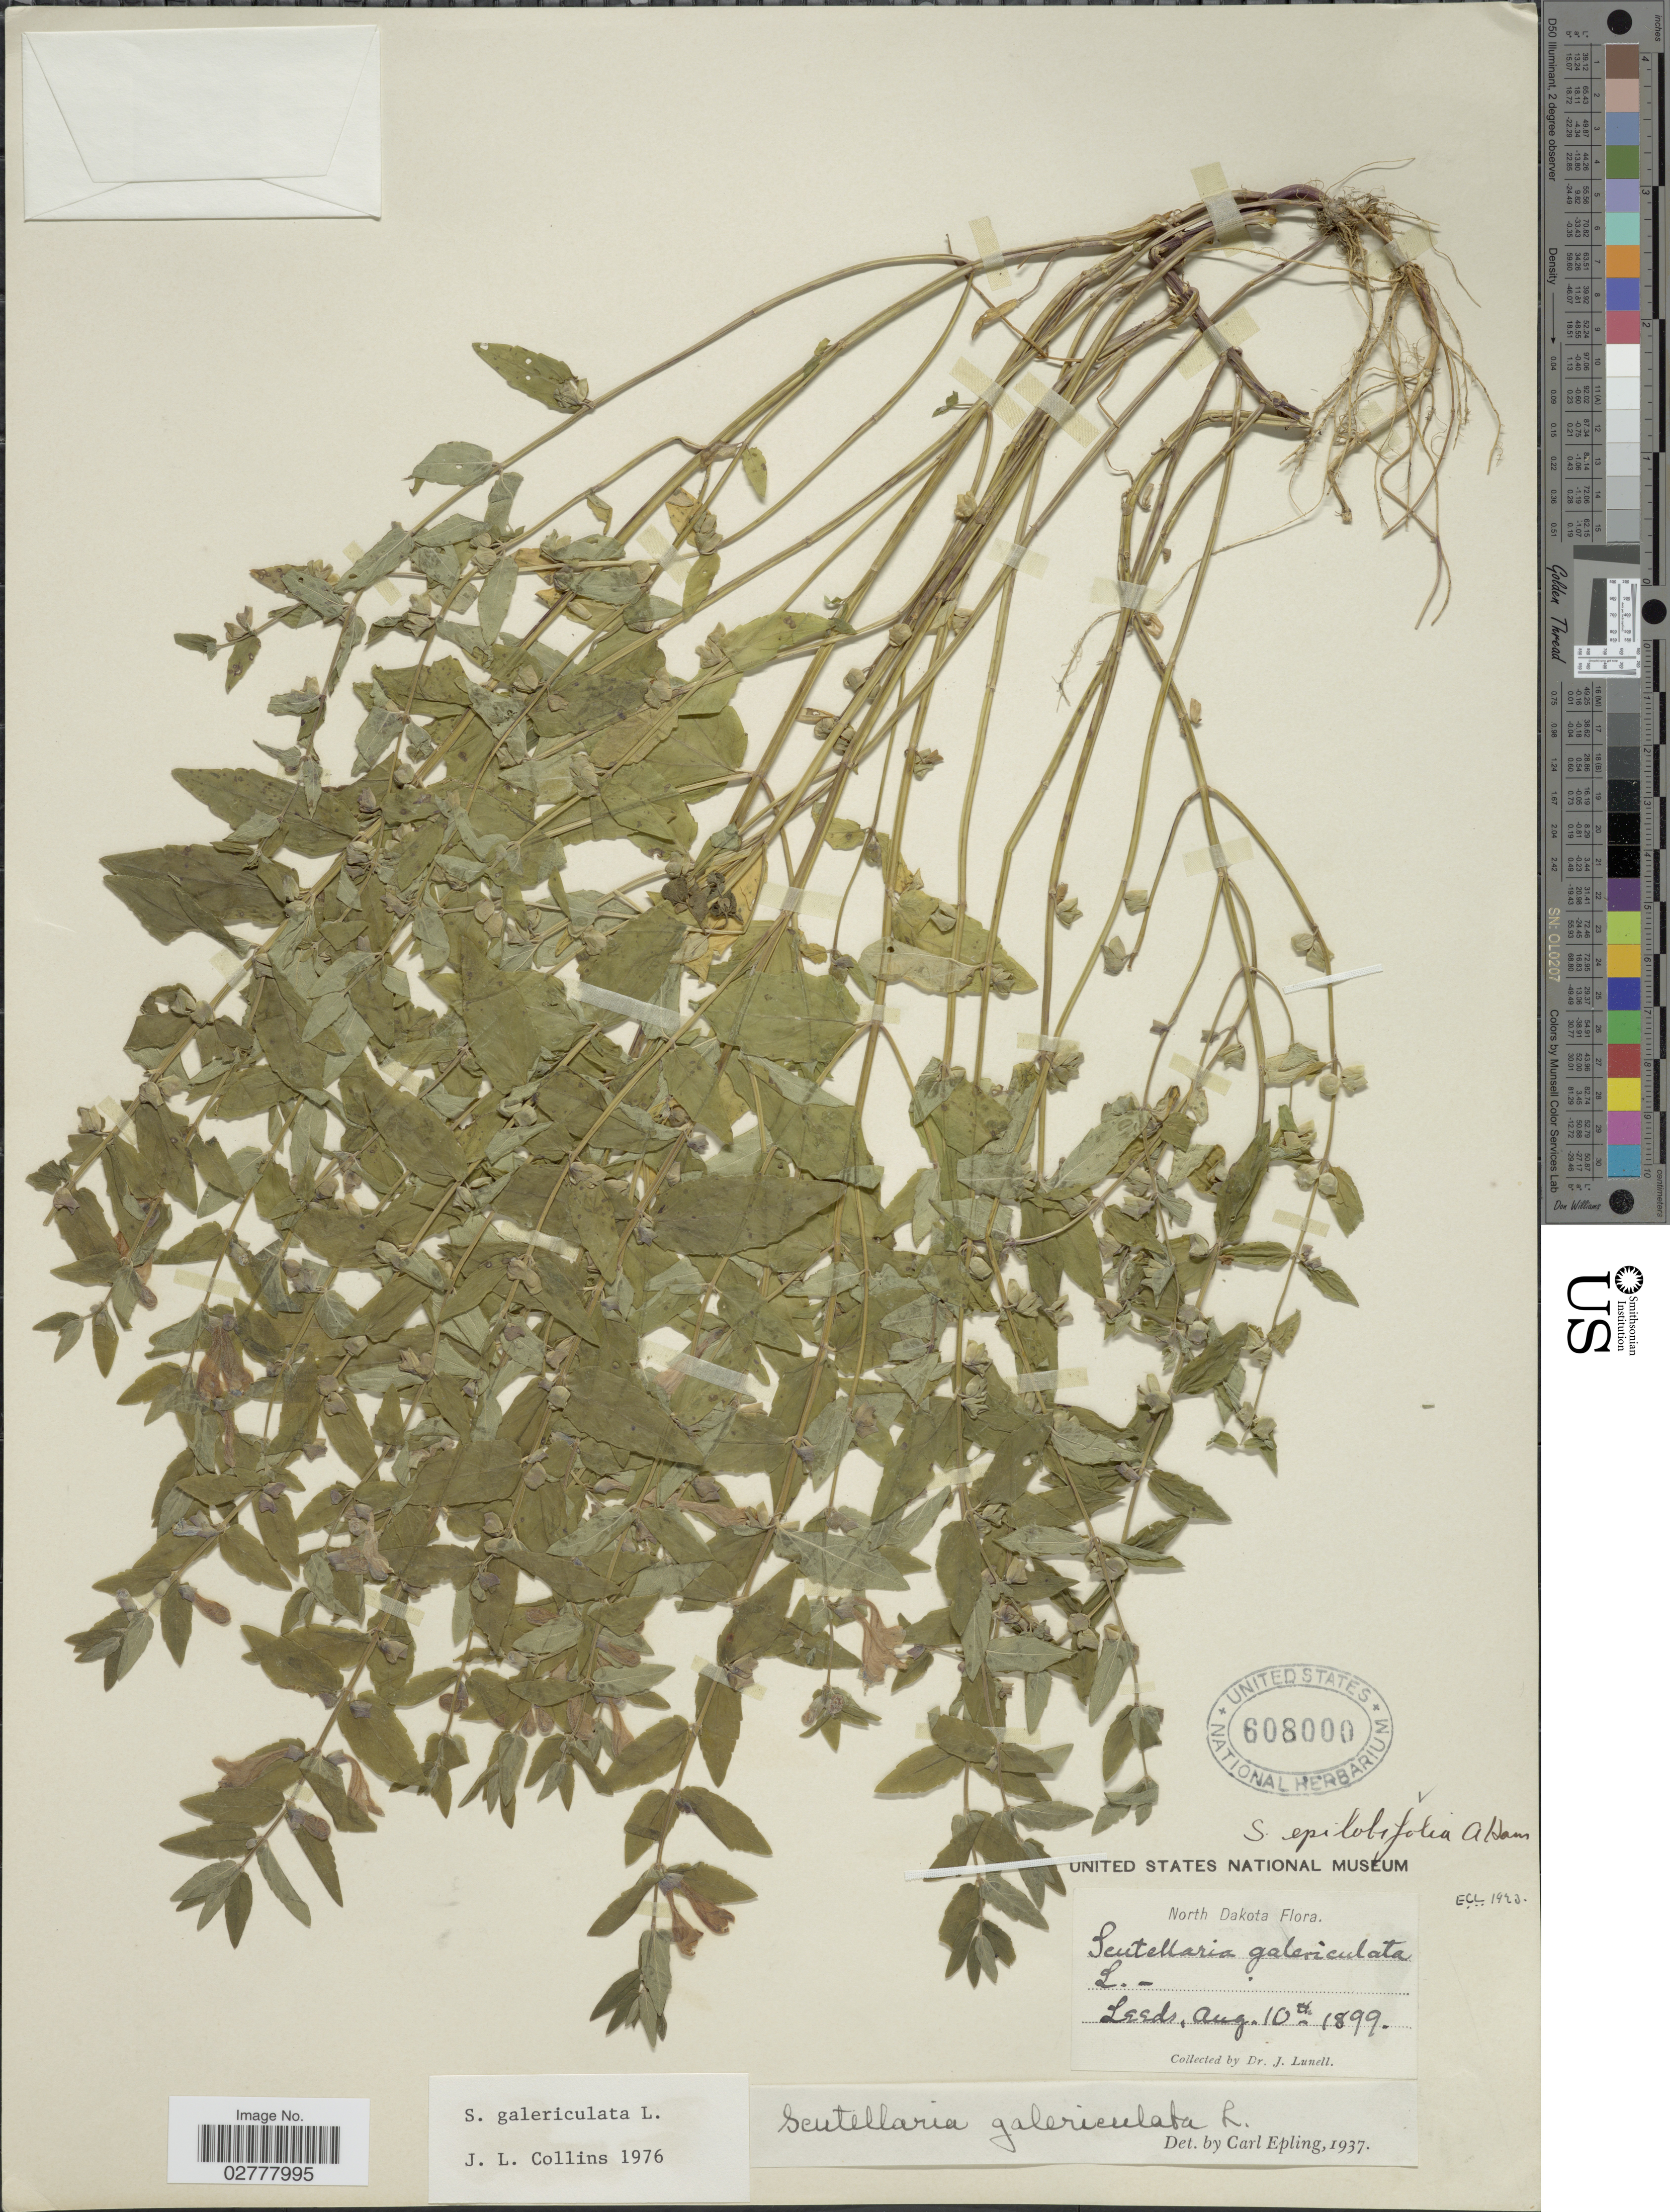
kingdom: Plantae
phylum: Tracheophyta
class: Magnoliopsida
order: Lamiales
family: Lamiaceae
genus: Scutellaria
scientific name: Scutellaria galericulata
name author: L.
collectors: J. Lunell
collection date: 1899-08-10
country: United States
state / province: North Dakota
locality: Leeds.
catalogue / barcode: US 608000